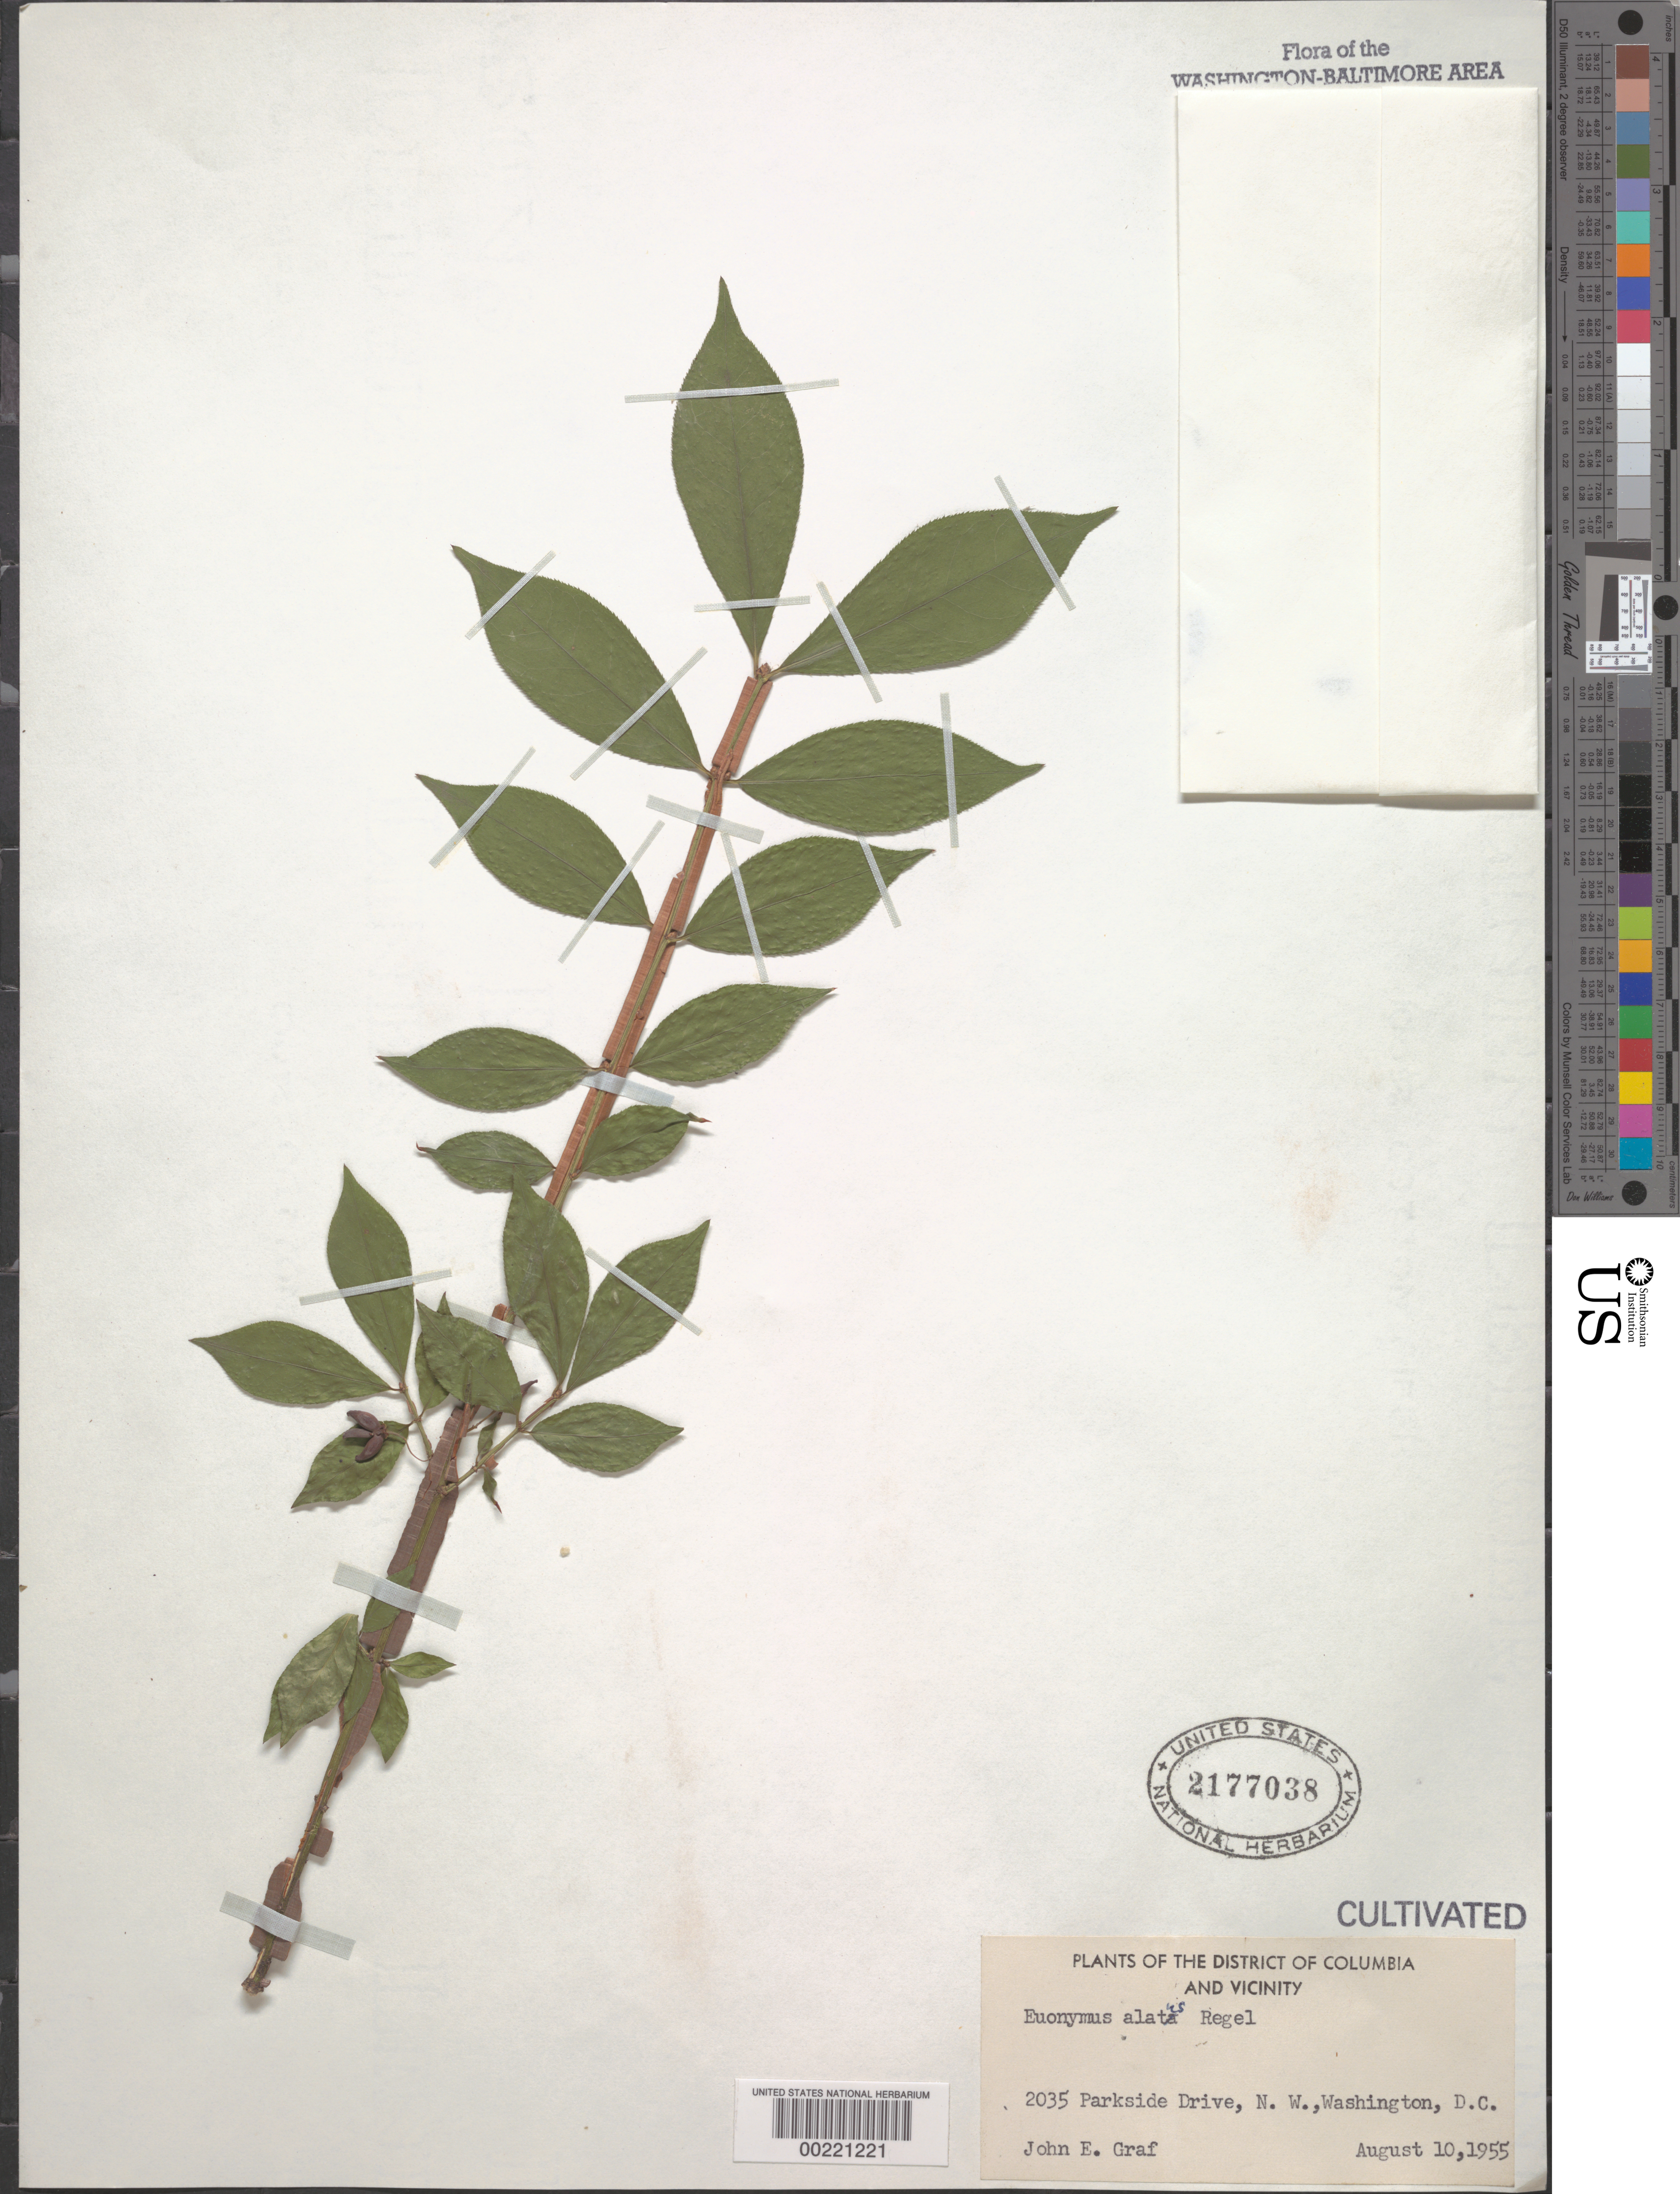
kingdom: Plantae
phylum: Tracheophyta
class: Magnoliopsida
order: Celastrales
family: Celastraceae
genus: Euonymus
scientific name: Euonymus alatus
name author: (Thunb.) Siebold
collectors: J. Graf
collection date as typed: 10 Aug 1955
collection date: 1955-08-10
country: United States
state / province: District of Columbia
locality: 2035 Parkside Drive NW, Washington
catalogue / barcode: US 2177038